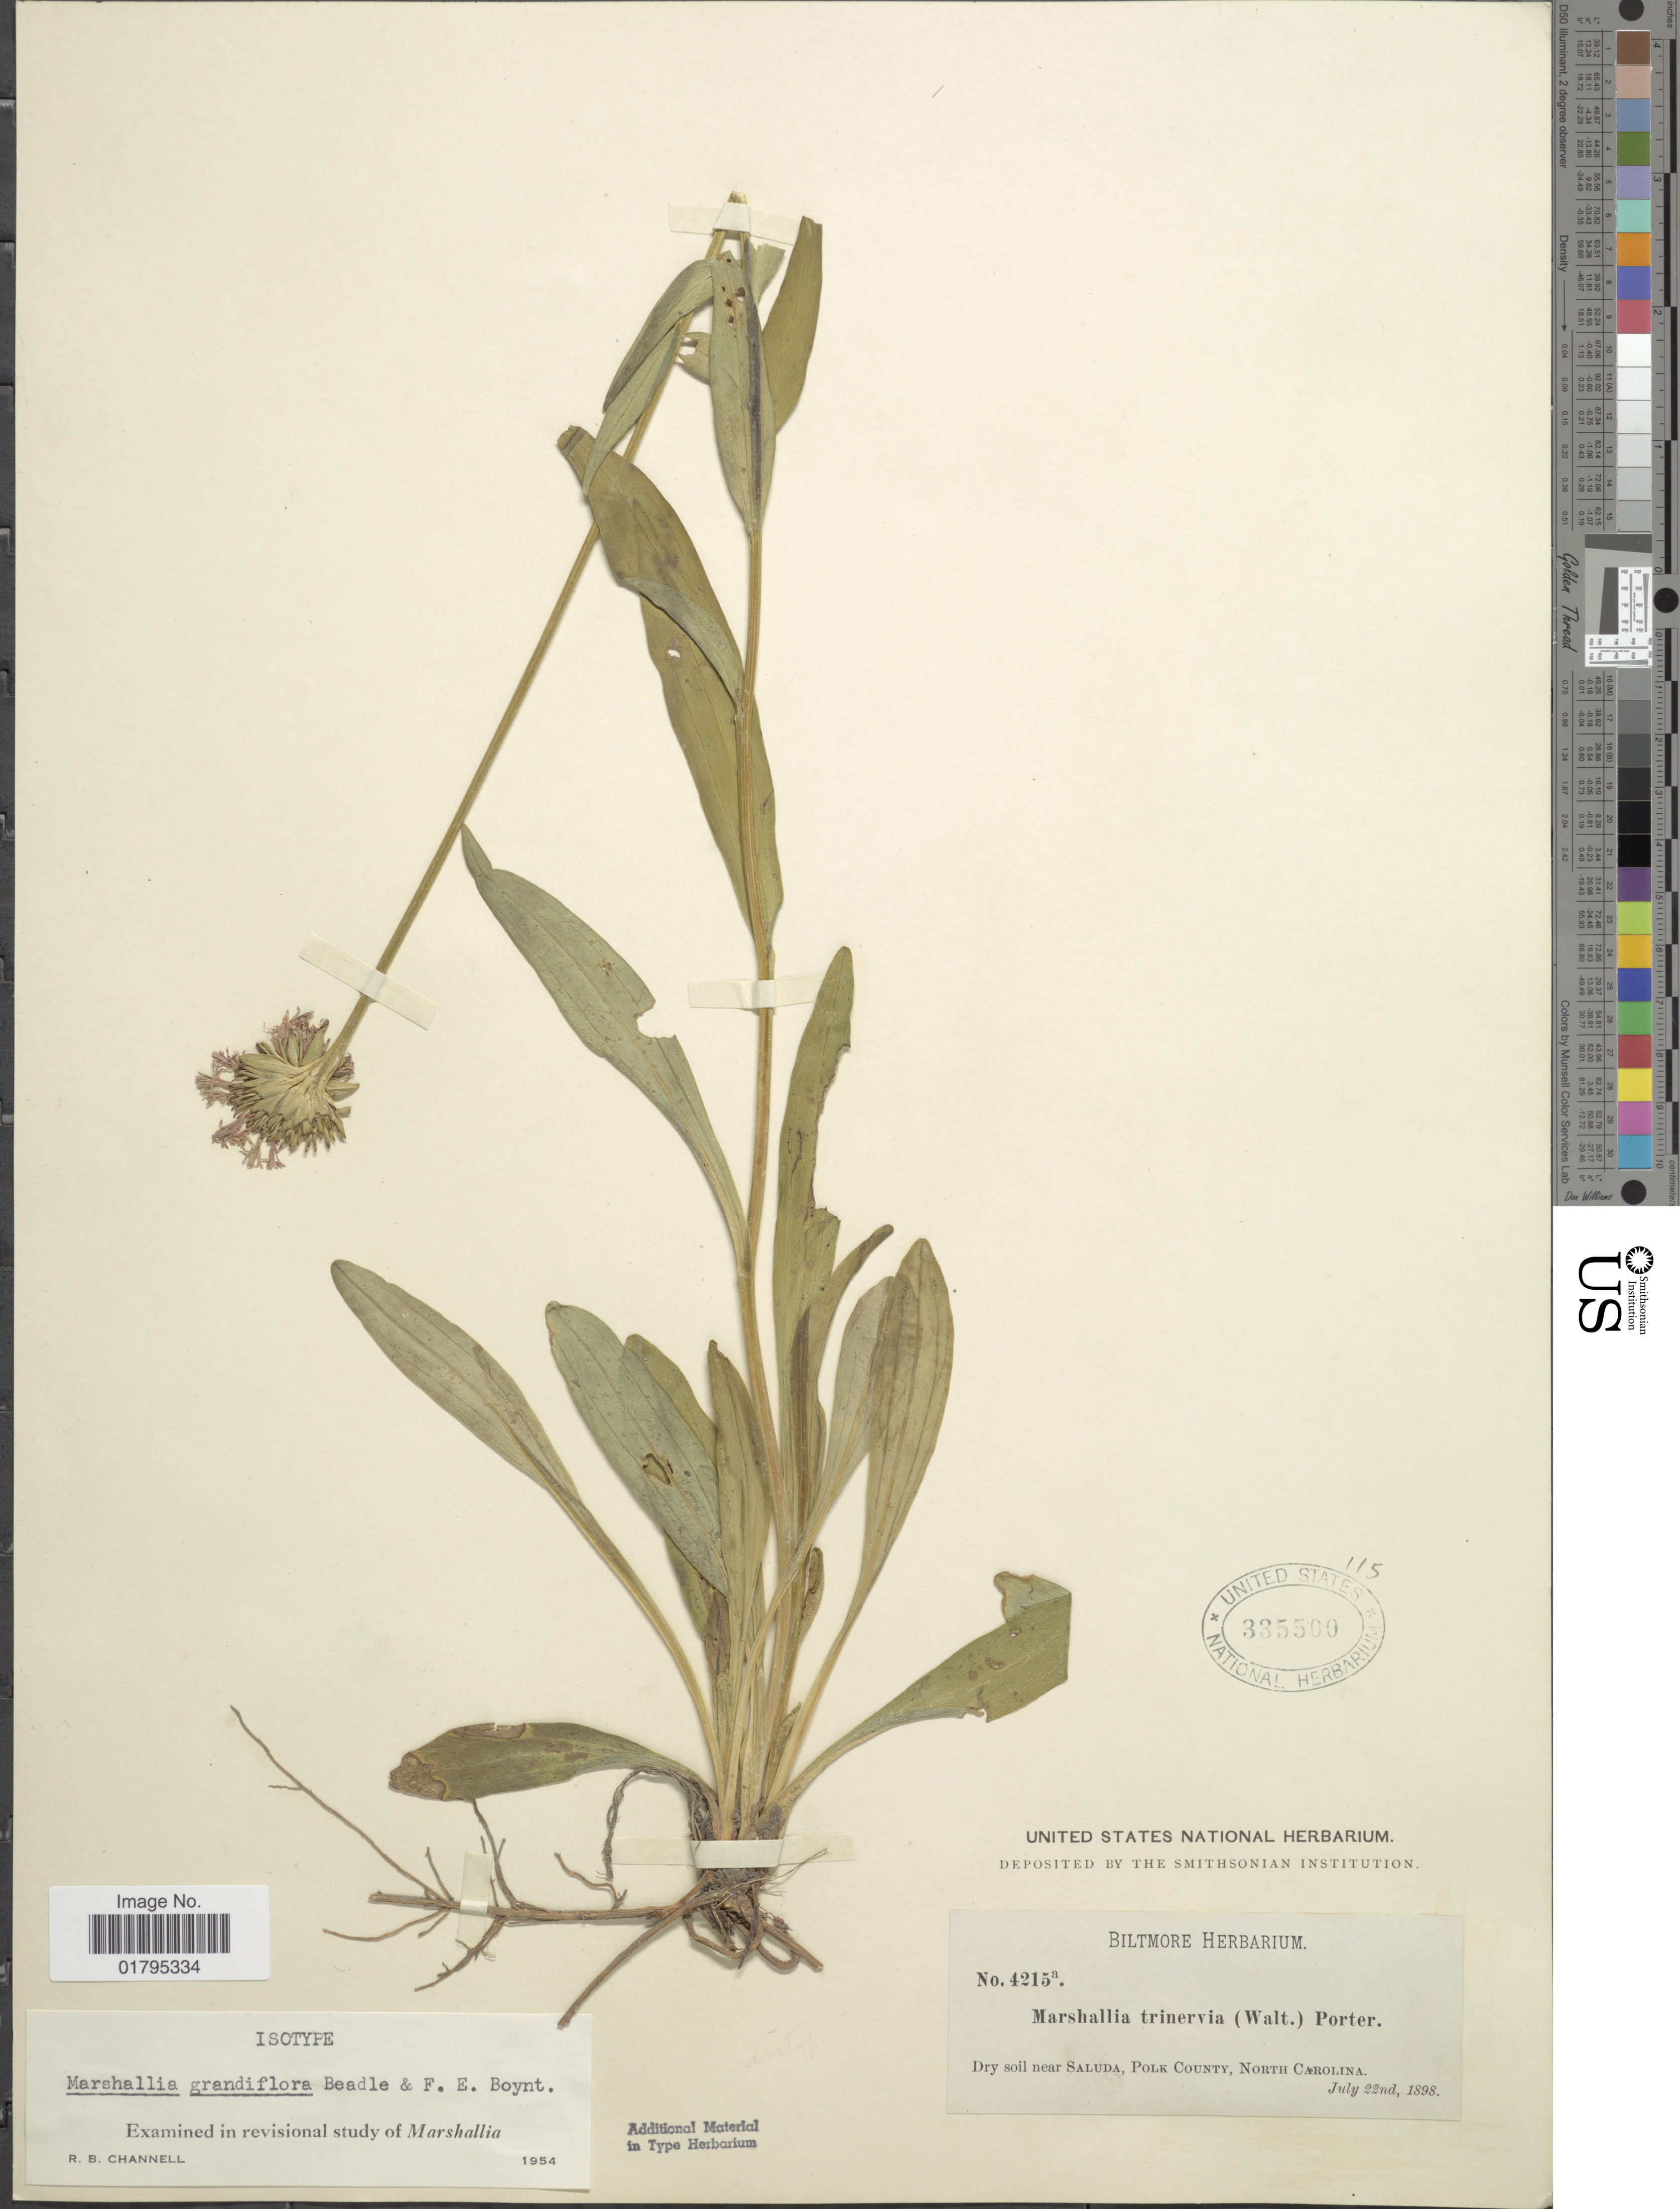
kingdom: Plantae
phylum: Tracheophyta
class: Magnoliopsida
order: Asterales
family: Asteraceae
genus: Marshallia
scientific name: Marshallia grandiflora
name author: Beadle & F.E. Boynton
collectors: ex herb. Biltmore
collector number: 4215a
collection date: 1898-07-22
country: United States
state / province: North Carolina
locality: Dry soil near Saluda, Polk County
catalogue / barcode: US 335500